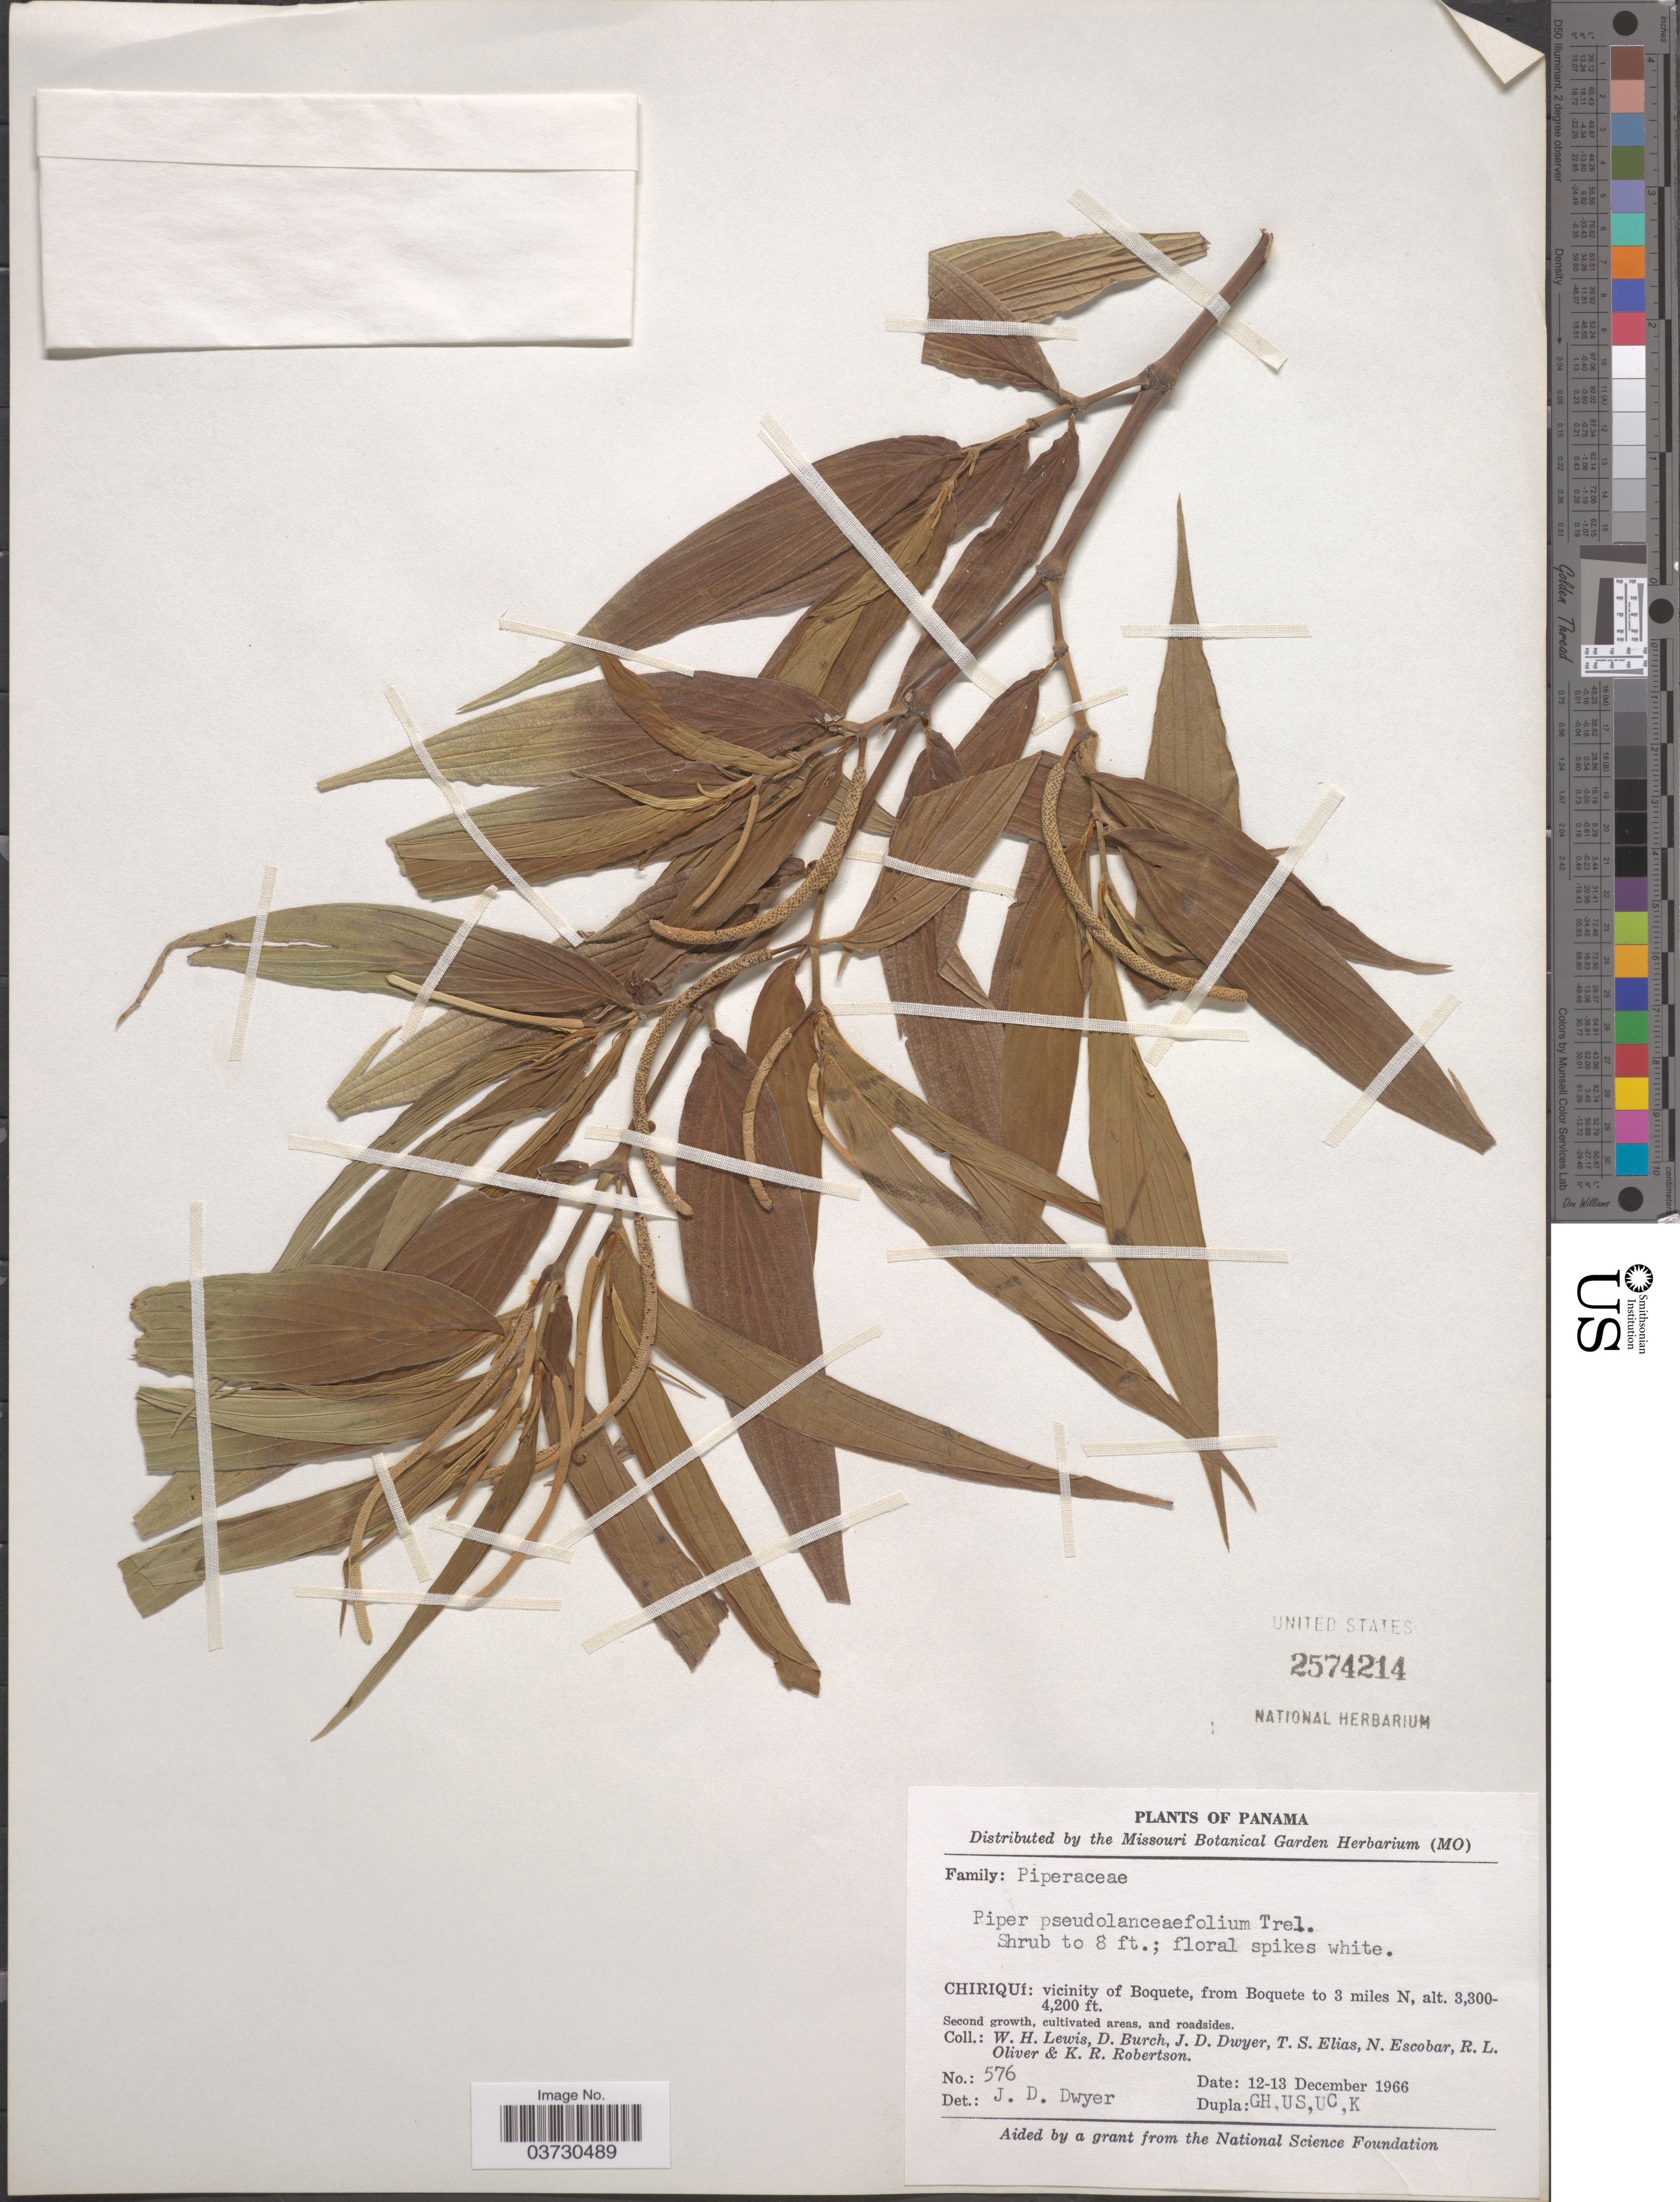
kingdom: Plantae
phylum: Tracheophyta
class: Magnoliopsida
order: Piperales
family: Piperaceae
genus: Piper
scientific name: Piper pseudolanceifolium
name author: Trel.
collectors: W. H. Lewis, D. Burch, J. D. Dwyer, T. S. Elias & et al.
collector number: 576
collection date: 1966-12-12/1966-12-13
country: Panama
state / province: Chiriqui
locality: Vicinity of Boquete, from Boquete to 3 miles N.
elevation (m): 1006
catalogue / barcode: US 2574214